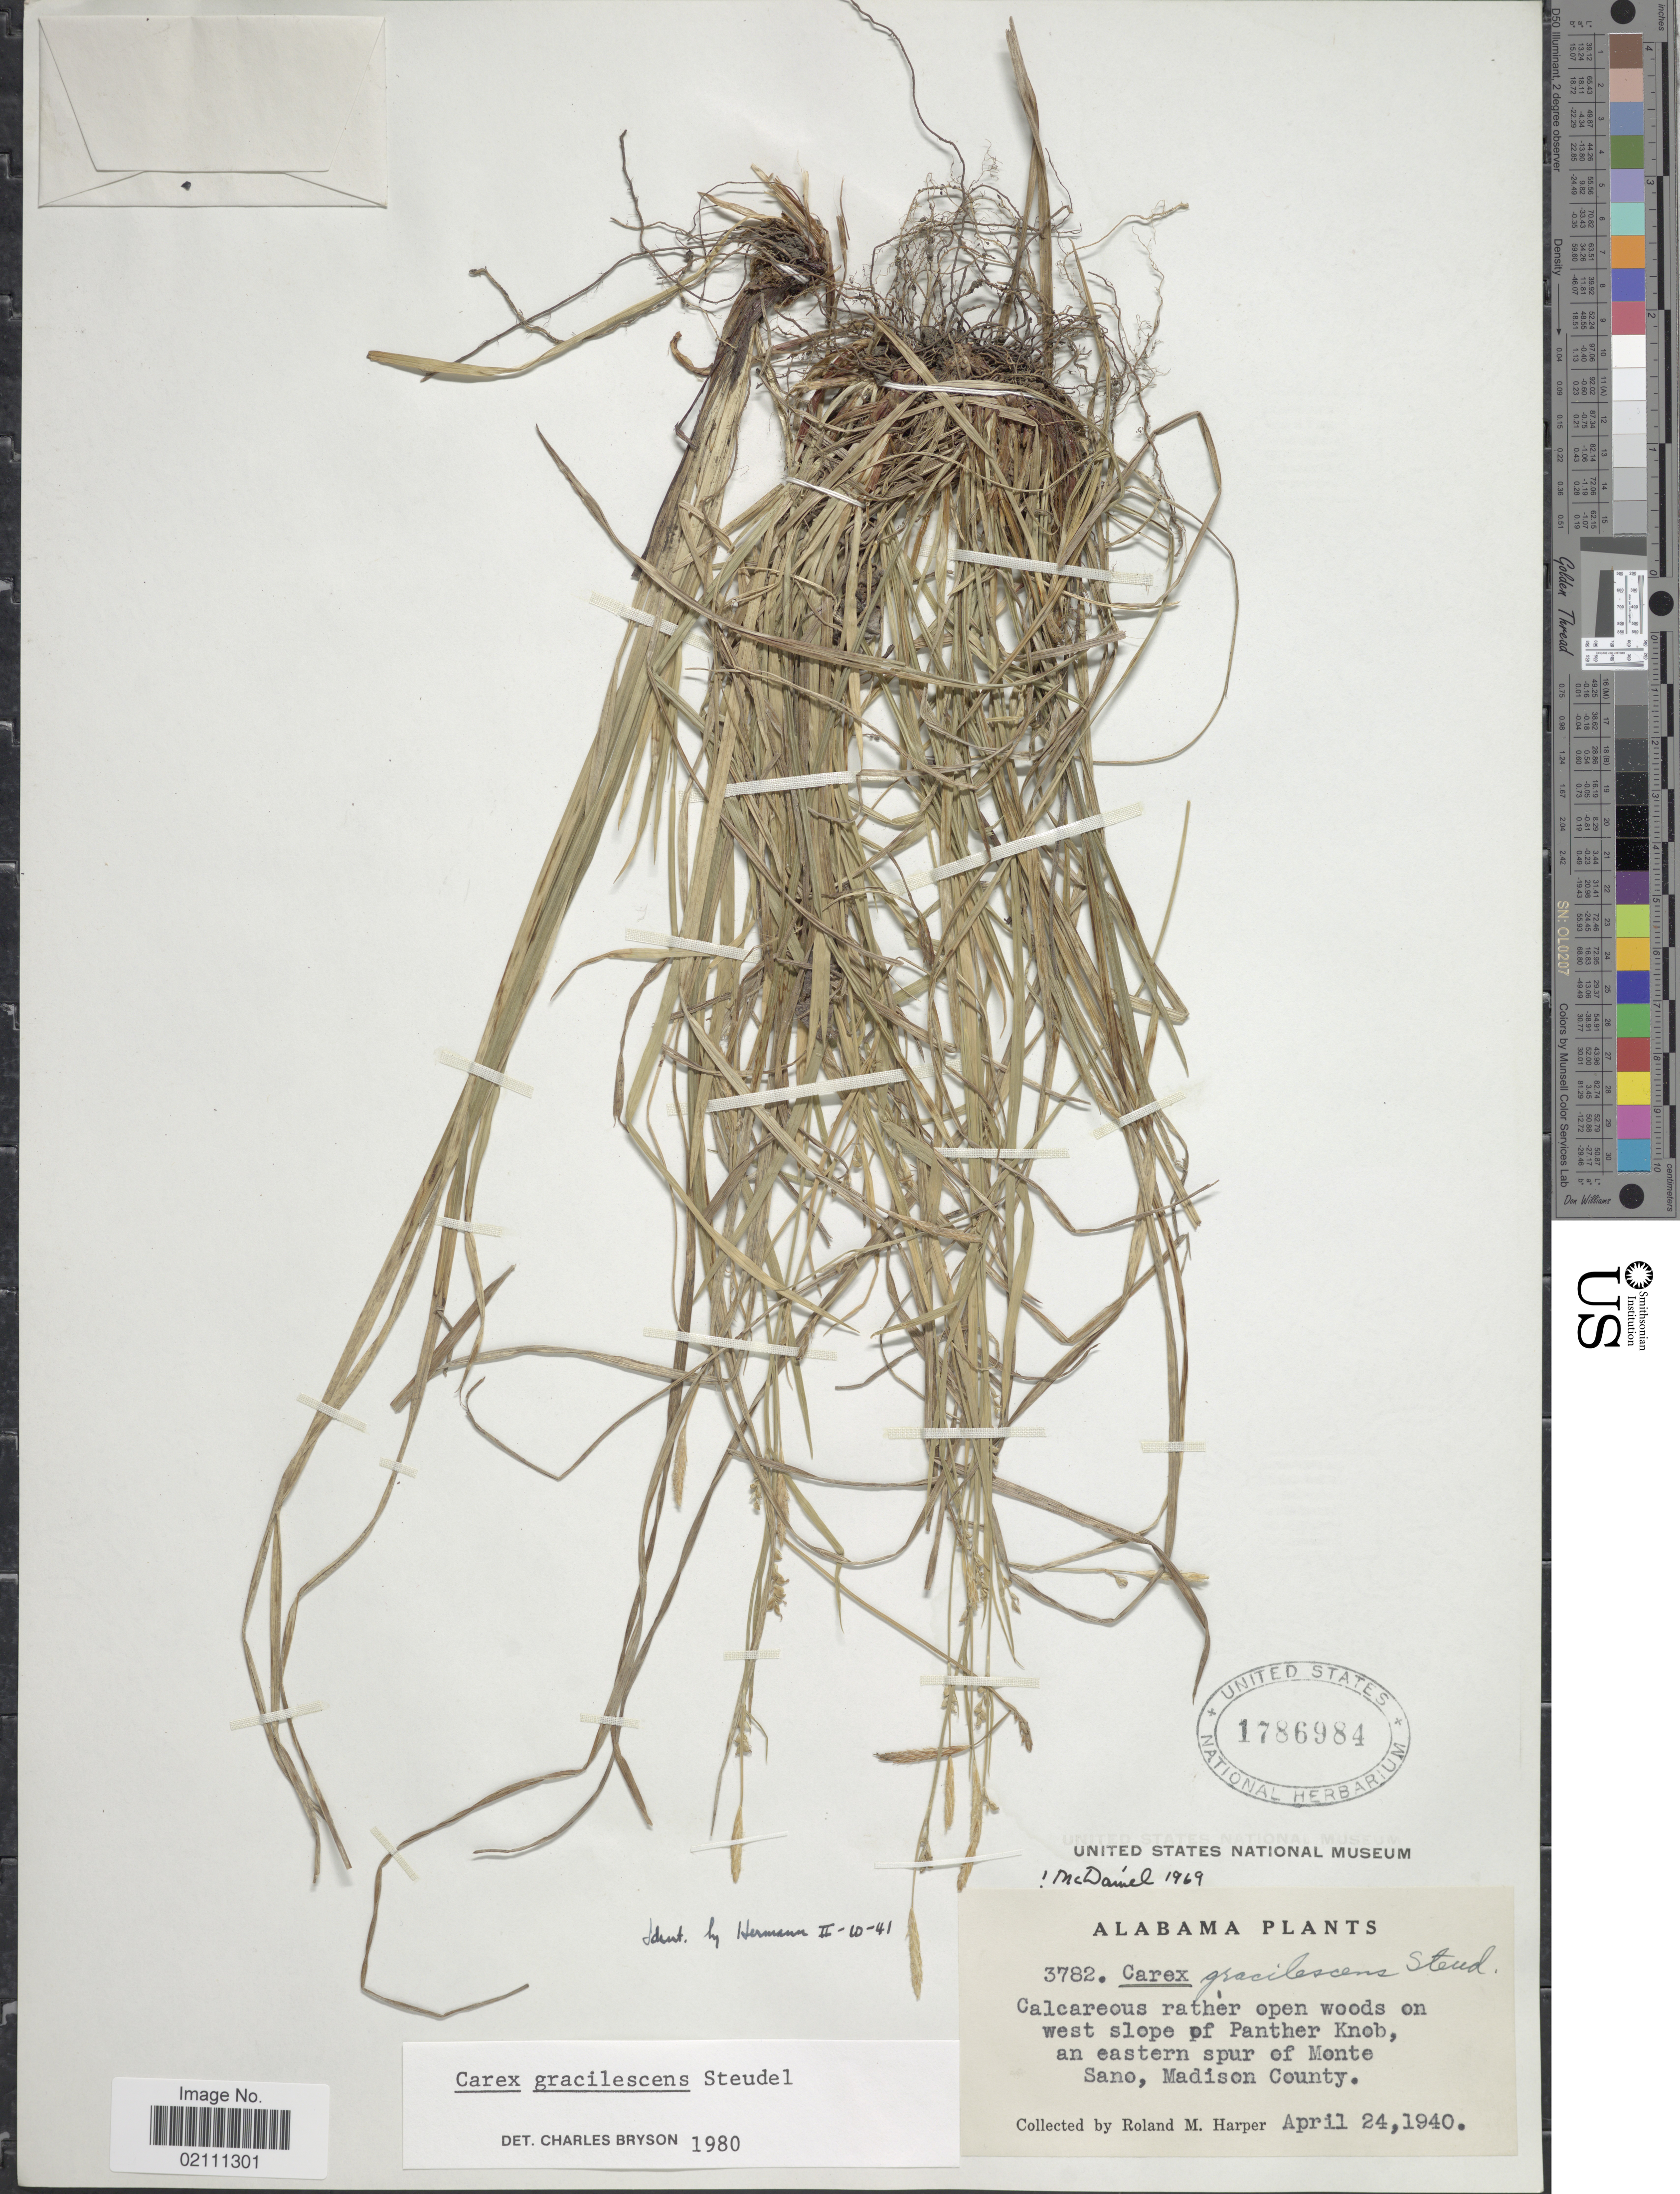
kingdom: Plantae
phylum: Tracheophyta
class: Liliopsida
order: Poales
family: Cyperaceae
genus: Carex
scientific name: Carex gracilescens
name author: Steud.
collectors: R. M. Harper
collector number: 3782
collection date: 1940-04-24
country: United States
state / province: Alabama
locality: Rather open woods on west slope of Panther Knob, an eastern spur of Monte Sano, Madison County.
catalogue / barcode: US 1786984